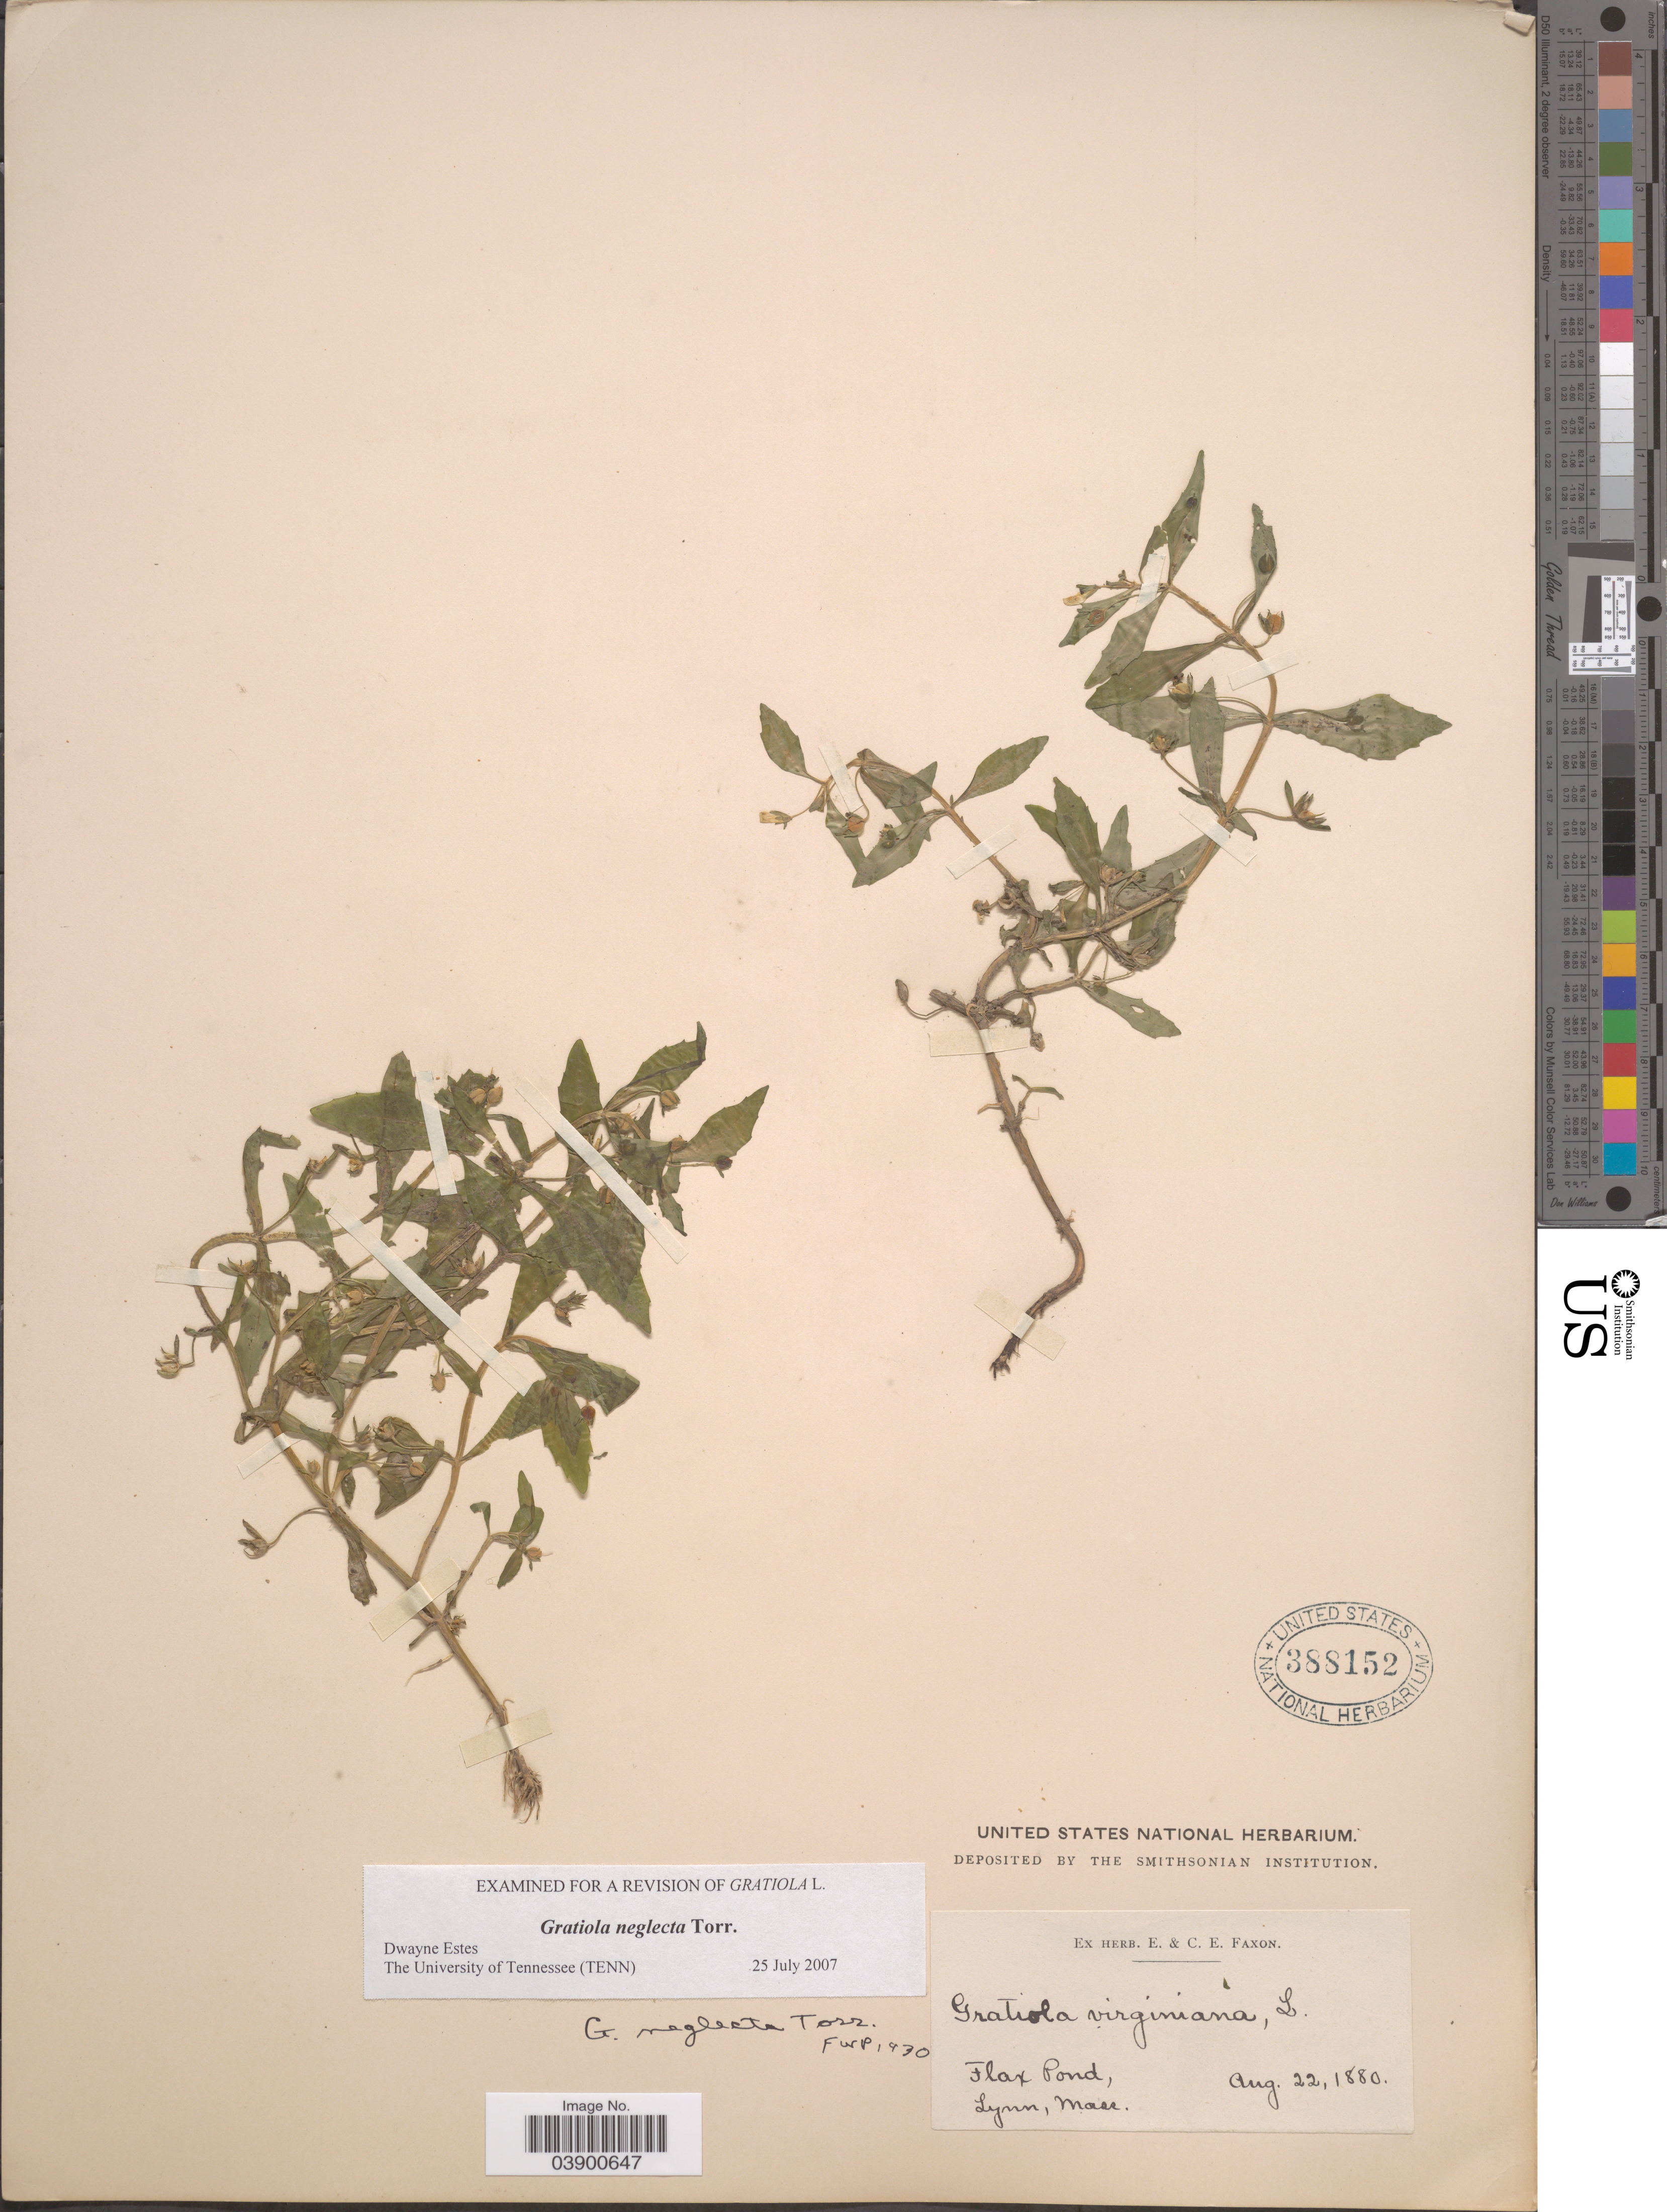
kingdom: Plantae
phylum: Tracheophyta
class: Magnoliopsida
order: Lamiales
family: Plantaginaceae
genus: Gratiola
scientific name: Gratiola neglecta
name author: Torr.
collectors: ex herb. E. & C.E. Faxon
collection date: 1880-08-22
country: United States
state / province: Massachusetts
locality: Flax Pond, Lynn.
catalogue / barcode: US 388152